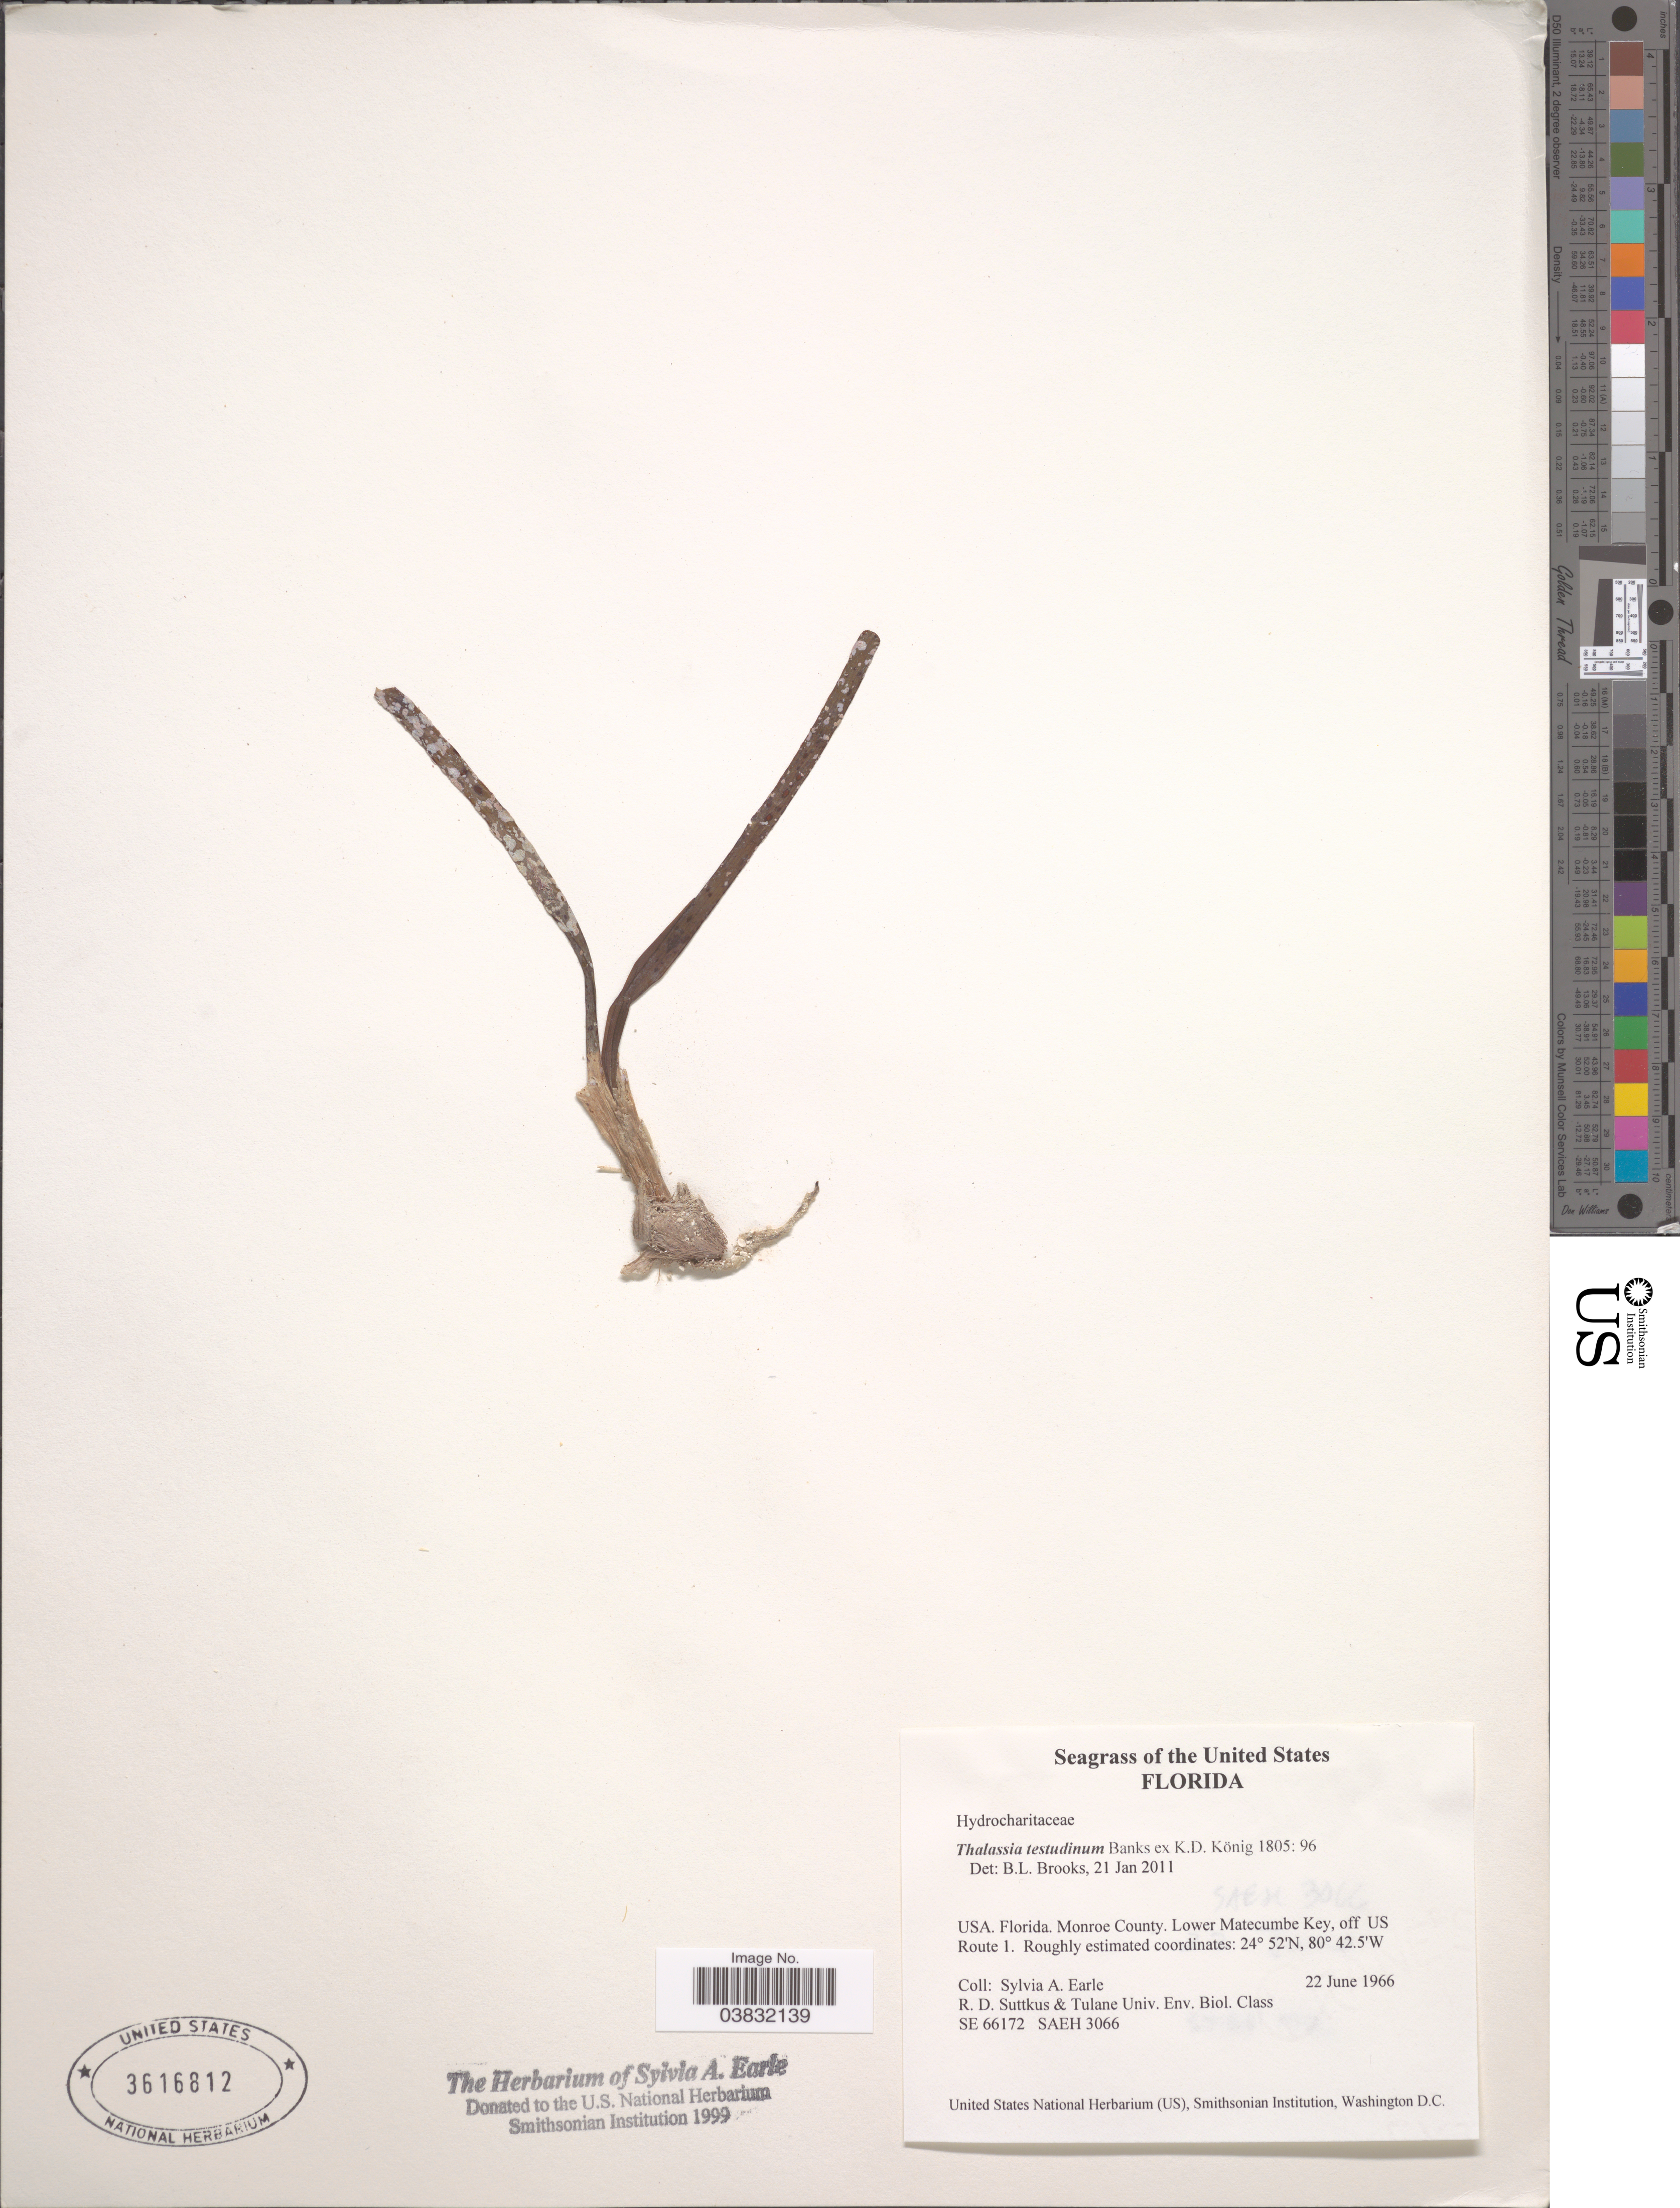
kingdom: Plantae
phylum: Tracheophyta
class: Liliopsida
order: Alismatales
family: Hydrocharitaceae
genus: Thalassia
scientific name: Thalassia testudinum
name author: Banks & Sol. ex K.D. Koenig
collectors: S. A. Earle, R. Suttkus & Tulane Univ. Env. Biol. Class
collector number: SE 66172/SAEH 3066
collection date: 1966-06-22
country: United States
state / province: Florida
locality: Monroe County. Lower Matecumbe Key, off US Route 1.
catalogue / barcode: US 3616812